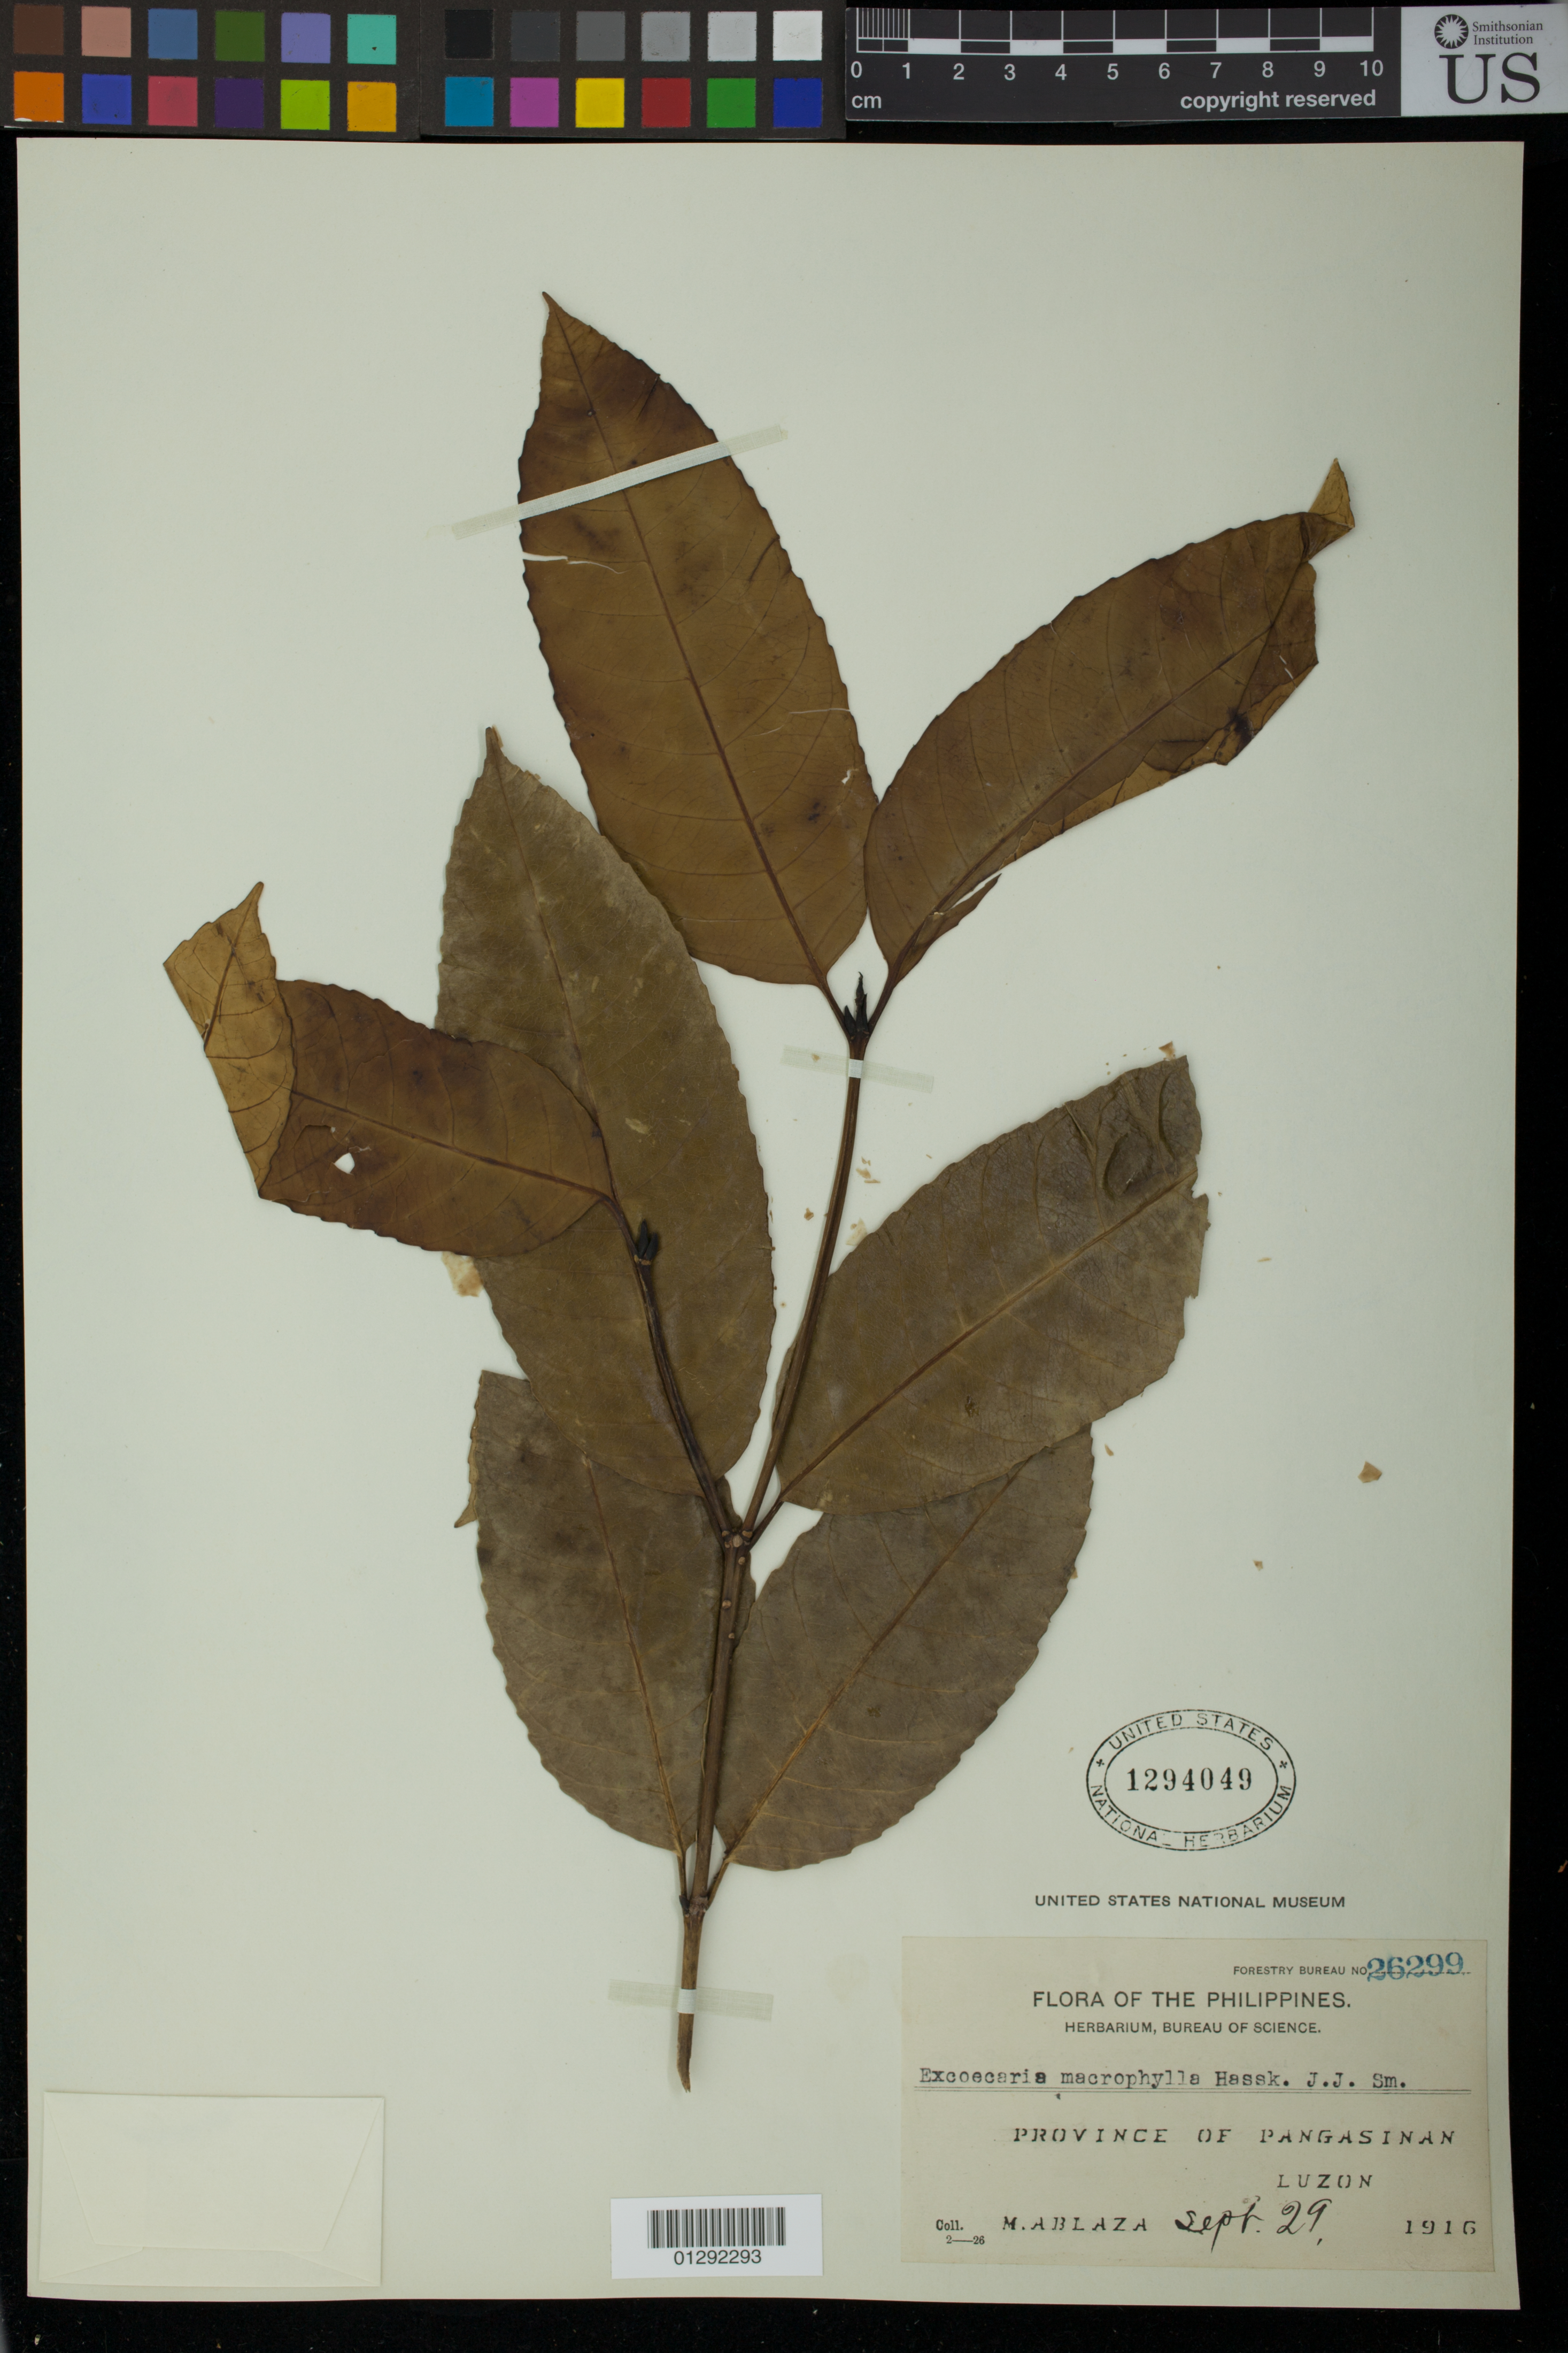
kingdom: Plantae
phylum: Tracheophyta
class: Magnoliopsida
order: Malpighiales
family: Euphorbiaceae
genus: Excoecaria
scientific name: Excoecaria macrophylla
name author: J.J. Sm. ex Koord. & Valeton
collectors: M. Ablaza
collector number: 26299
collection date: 1916-09-29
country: Philippines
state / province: Ilocos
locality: Pangasinan Province, Luzon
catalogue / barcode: US 1294049